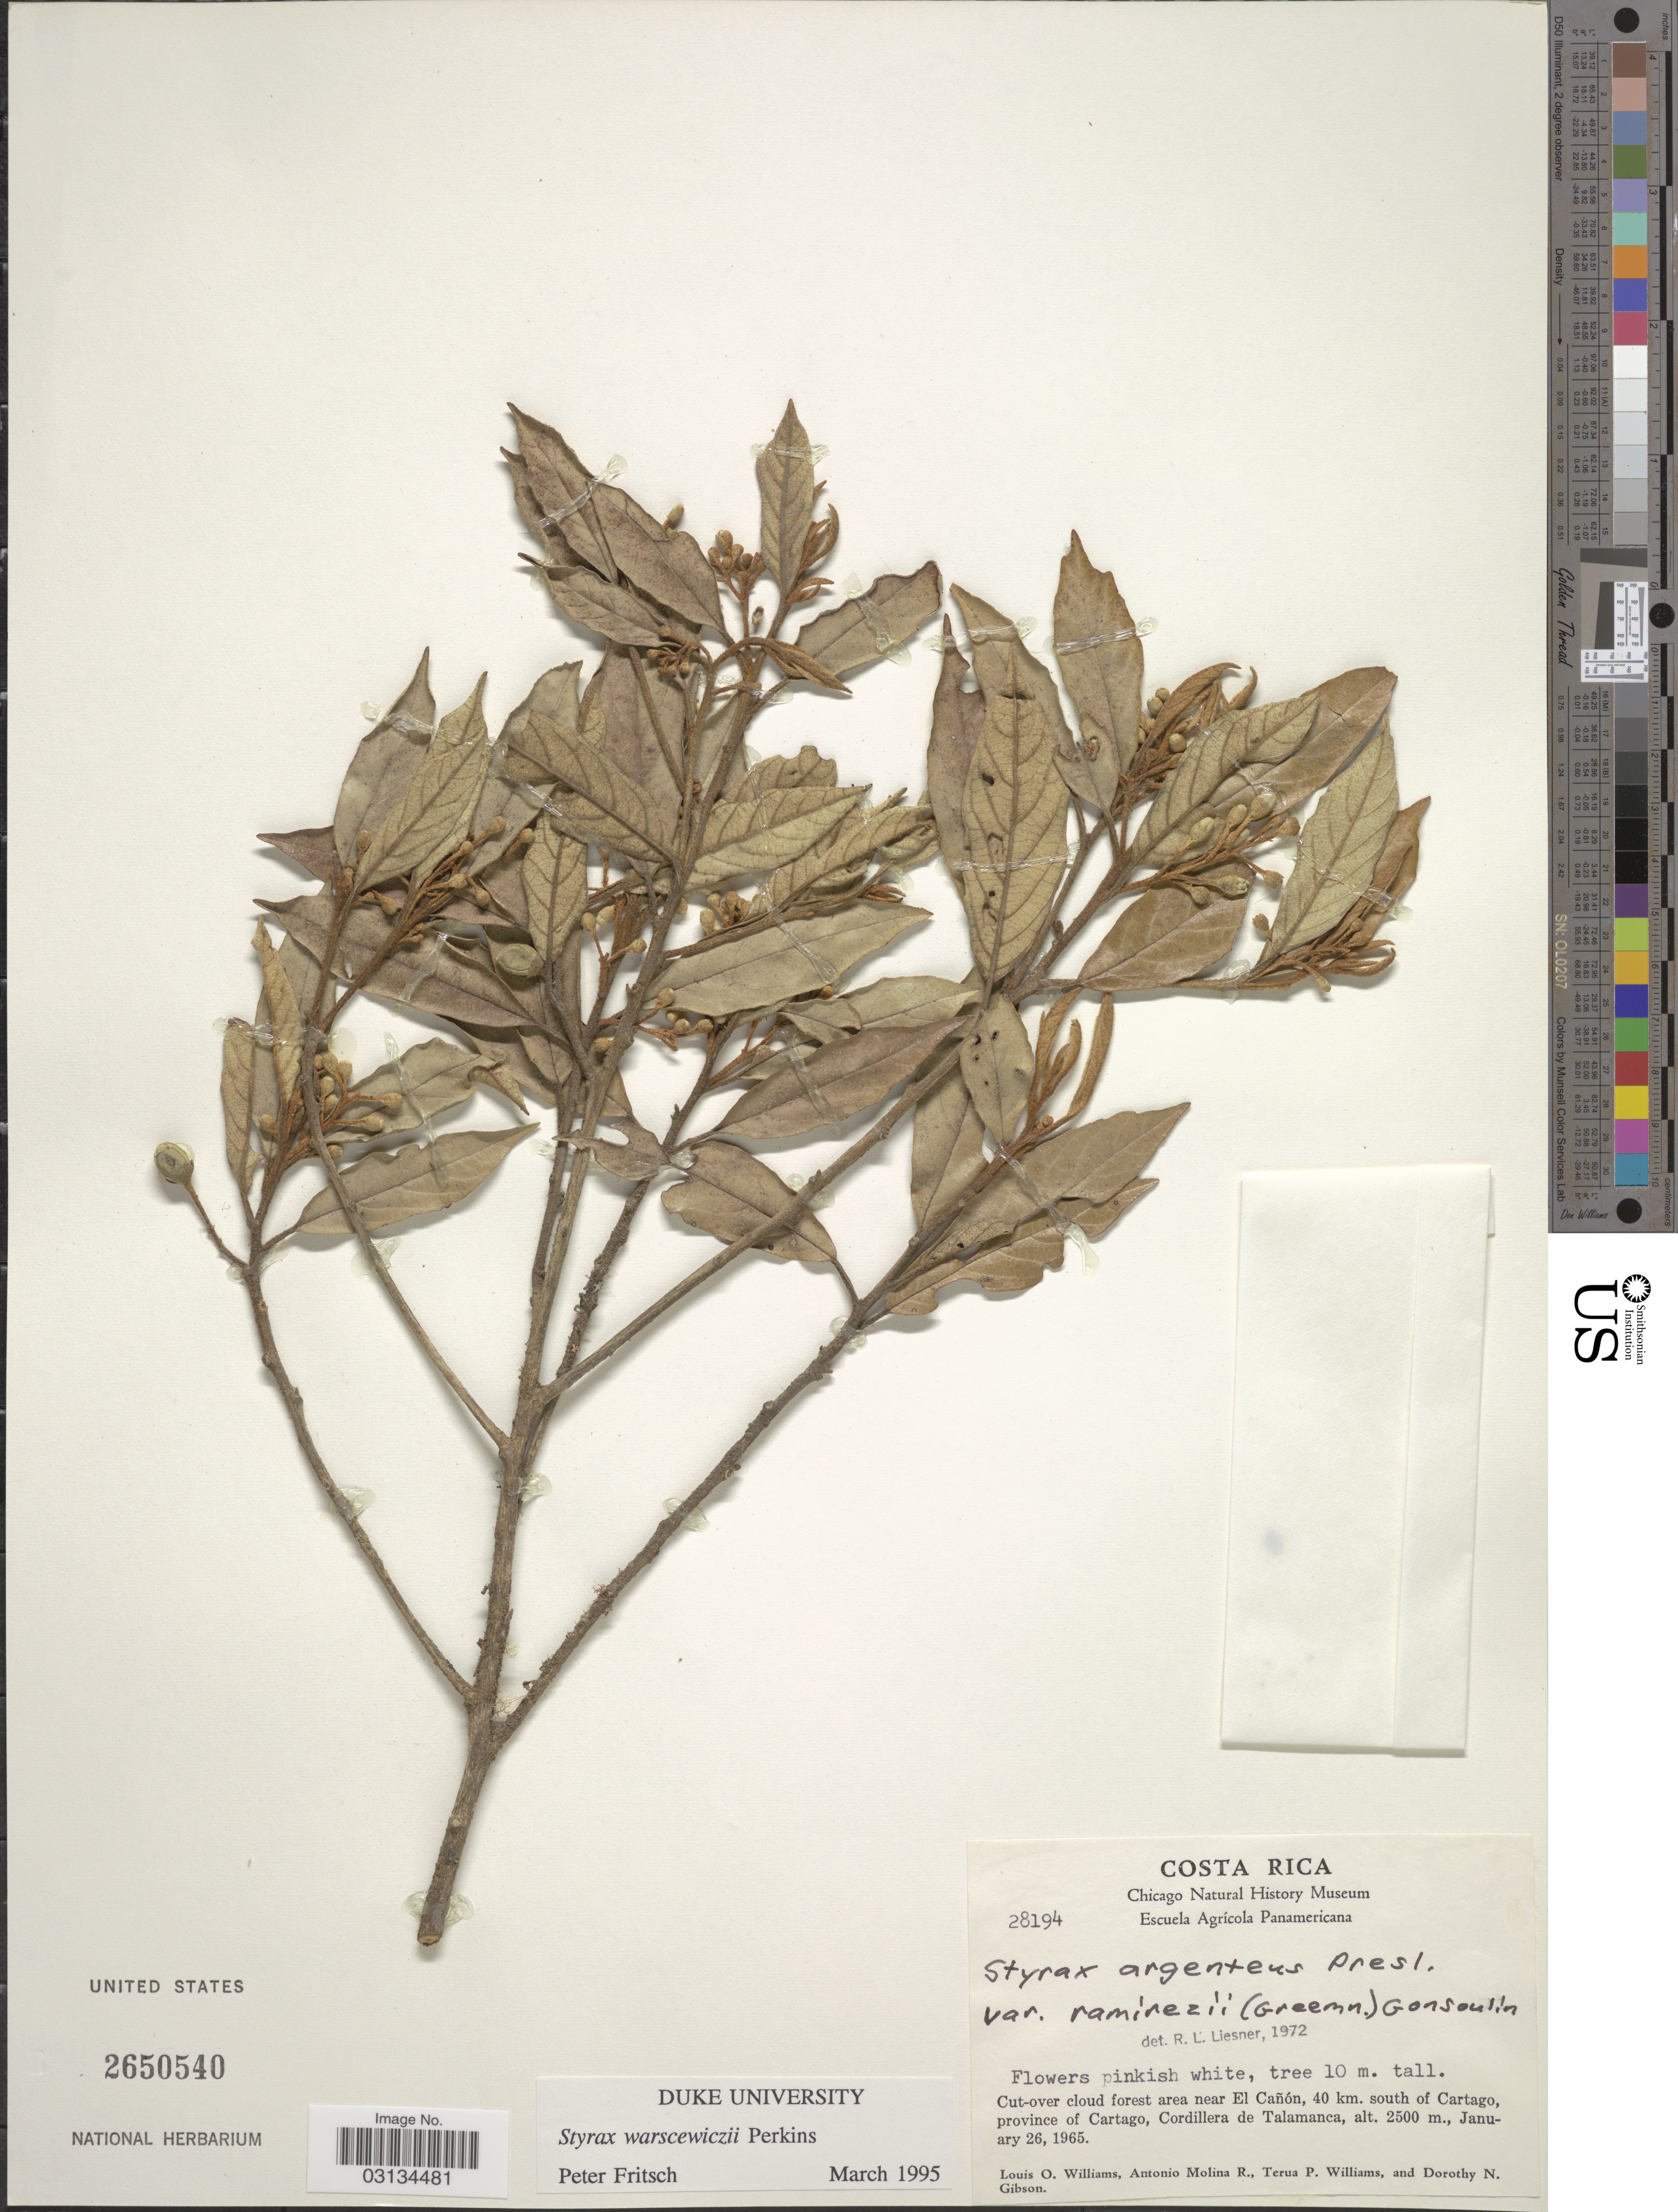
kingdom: Plantae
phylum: Tracheophyta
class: Magnoliopsida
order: Ericales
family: Styracaceae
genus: Styrax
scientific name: Styrax warscewiczii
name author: Perkins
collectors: L. O. Williams, A. Molina R., T. Williams & D. N. Gibson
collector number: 28194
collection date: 1965-01-26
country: Costa Rica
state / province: Cartago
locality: Area near El Cañon, 40 km. south of Cartago, Cordillera de Talamanca.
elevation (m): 2500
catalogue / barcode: US 2650540